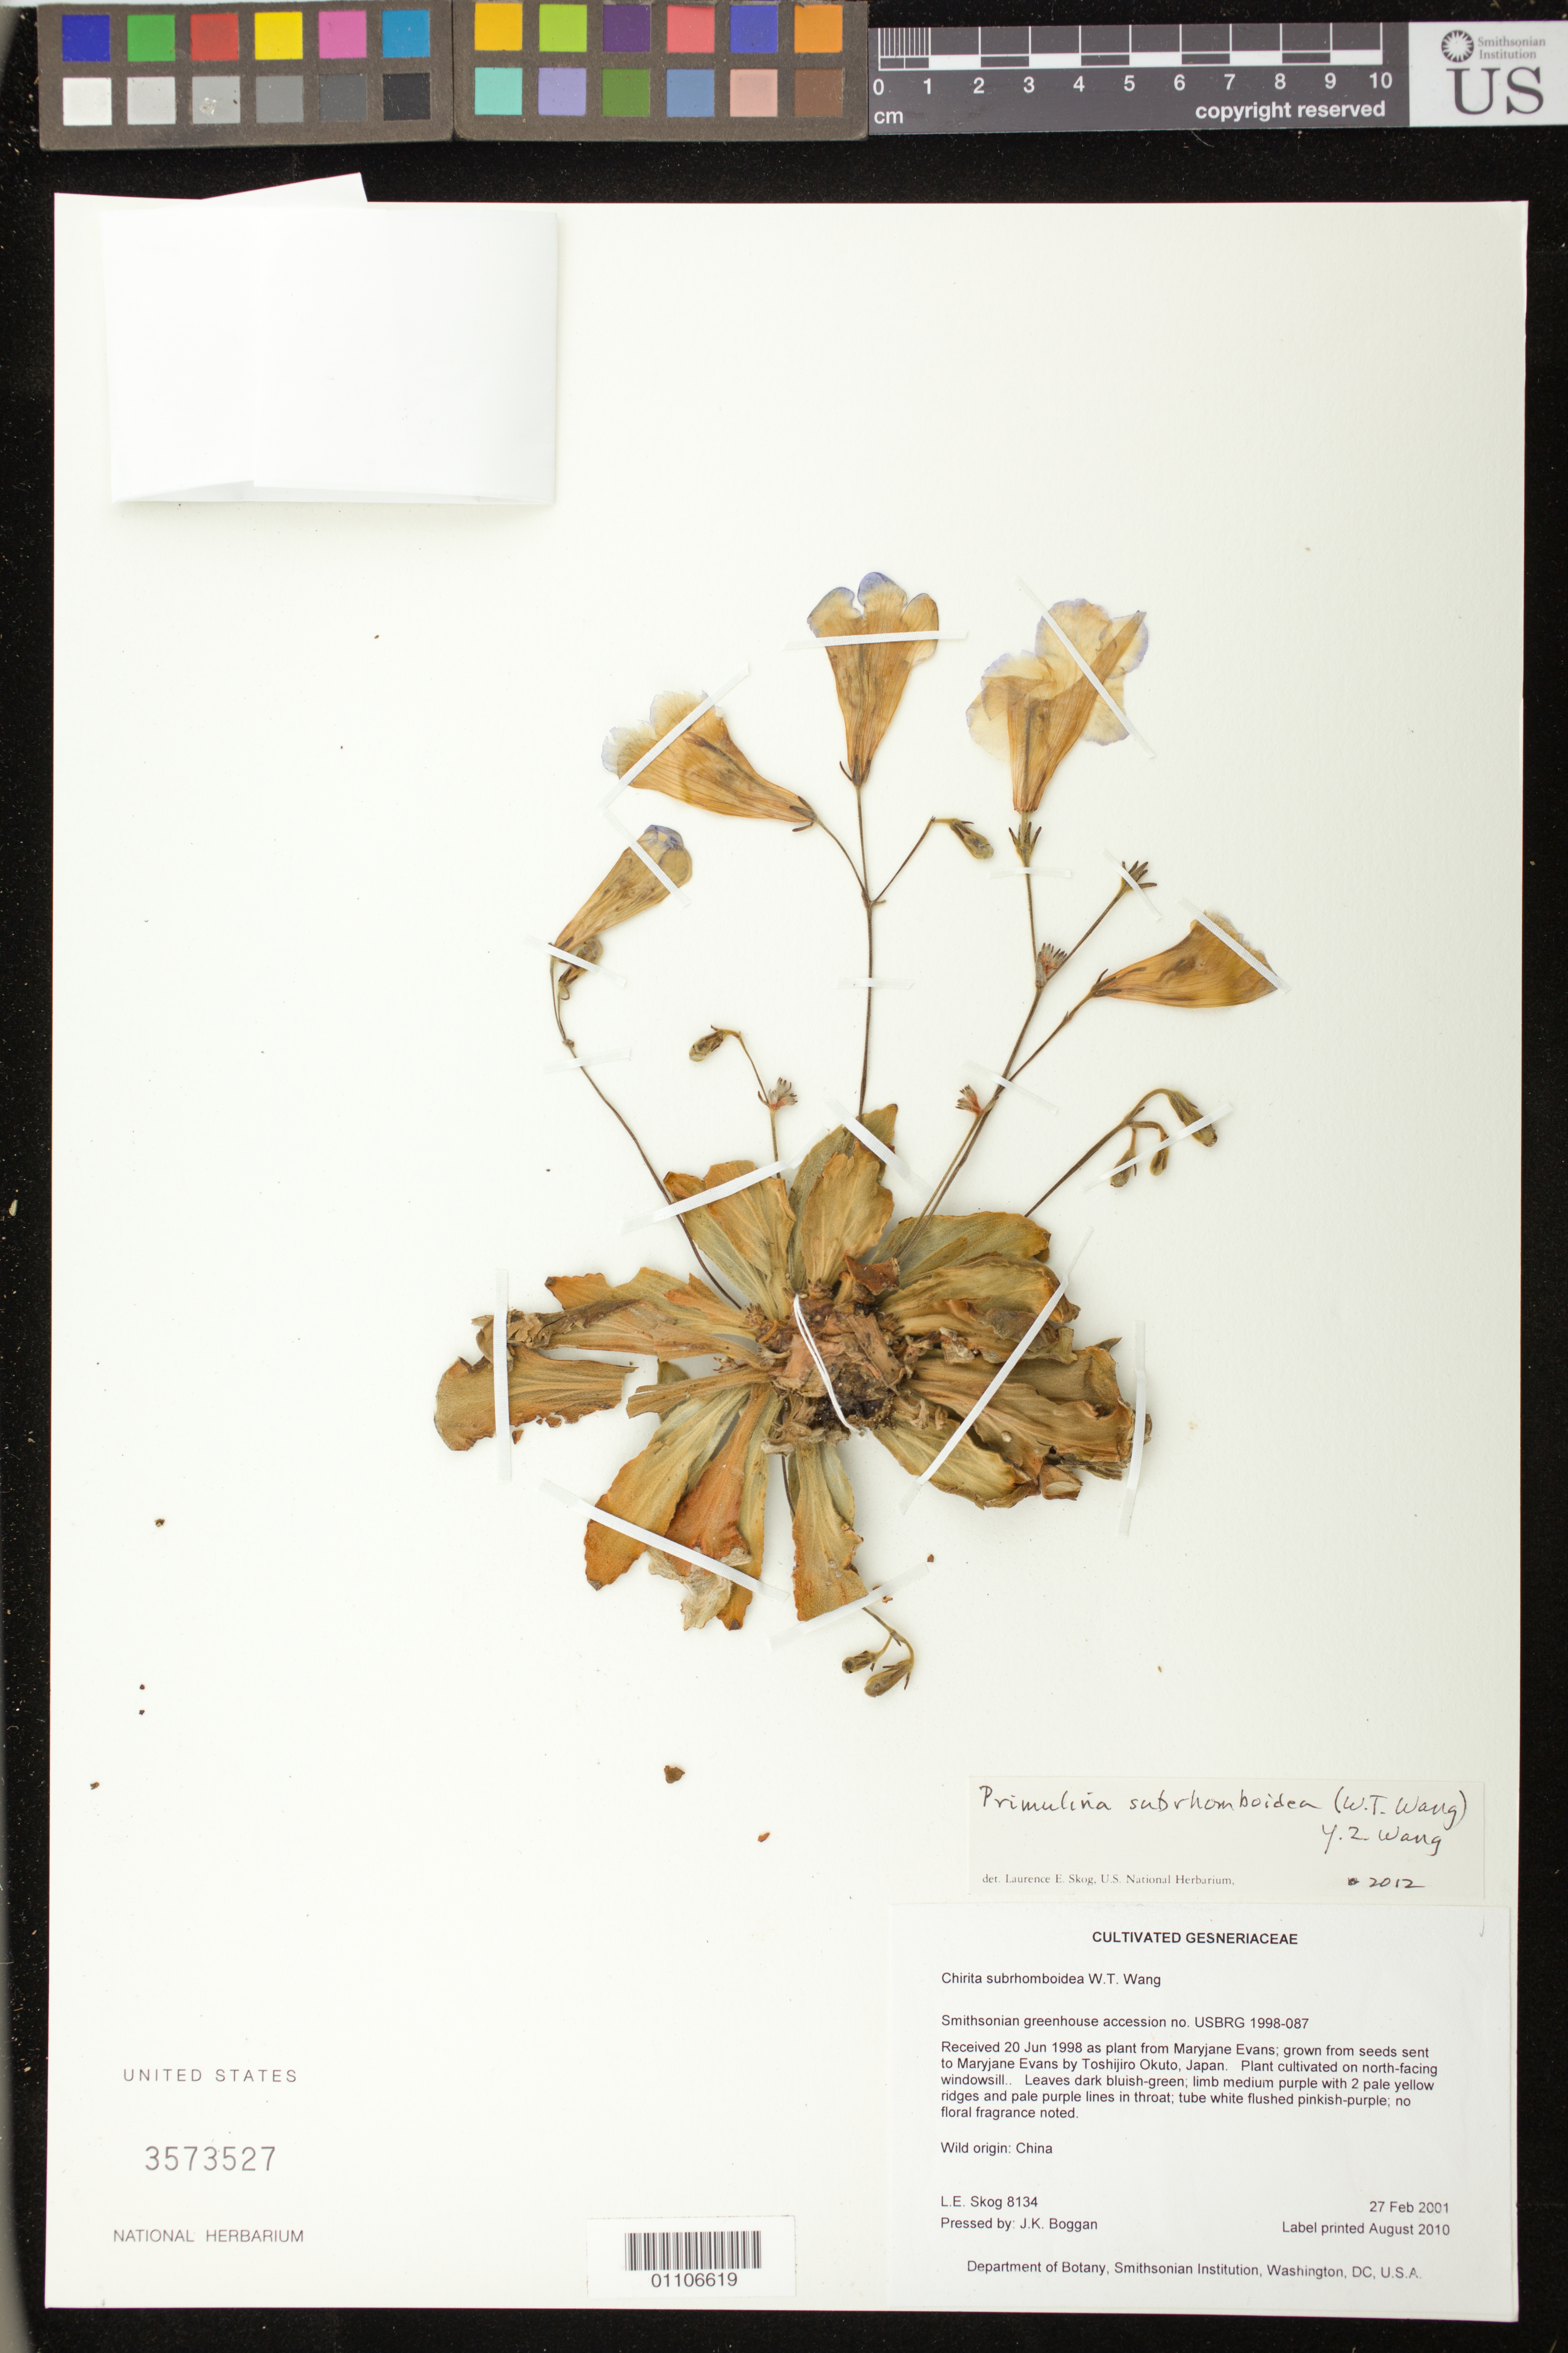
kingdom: Plantae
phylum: Tracheophyta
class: Magnoliopsida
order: Lamiales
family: Gesneriaceae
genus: Primulina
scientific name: Primulina subrhomboidea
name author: (W.T. Wang) Y.Z. Wang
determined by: Skog, Laurence E.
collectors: L. E. Skog & J. K. Boggan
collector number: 8134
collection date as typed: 27 Feb 2001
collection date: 2001-02-27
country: China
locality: Department of Botany, Smithsonian Institution, Washington, DC, U.S.A.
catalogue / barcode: US 3573527